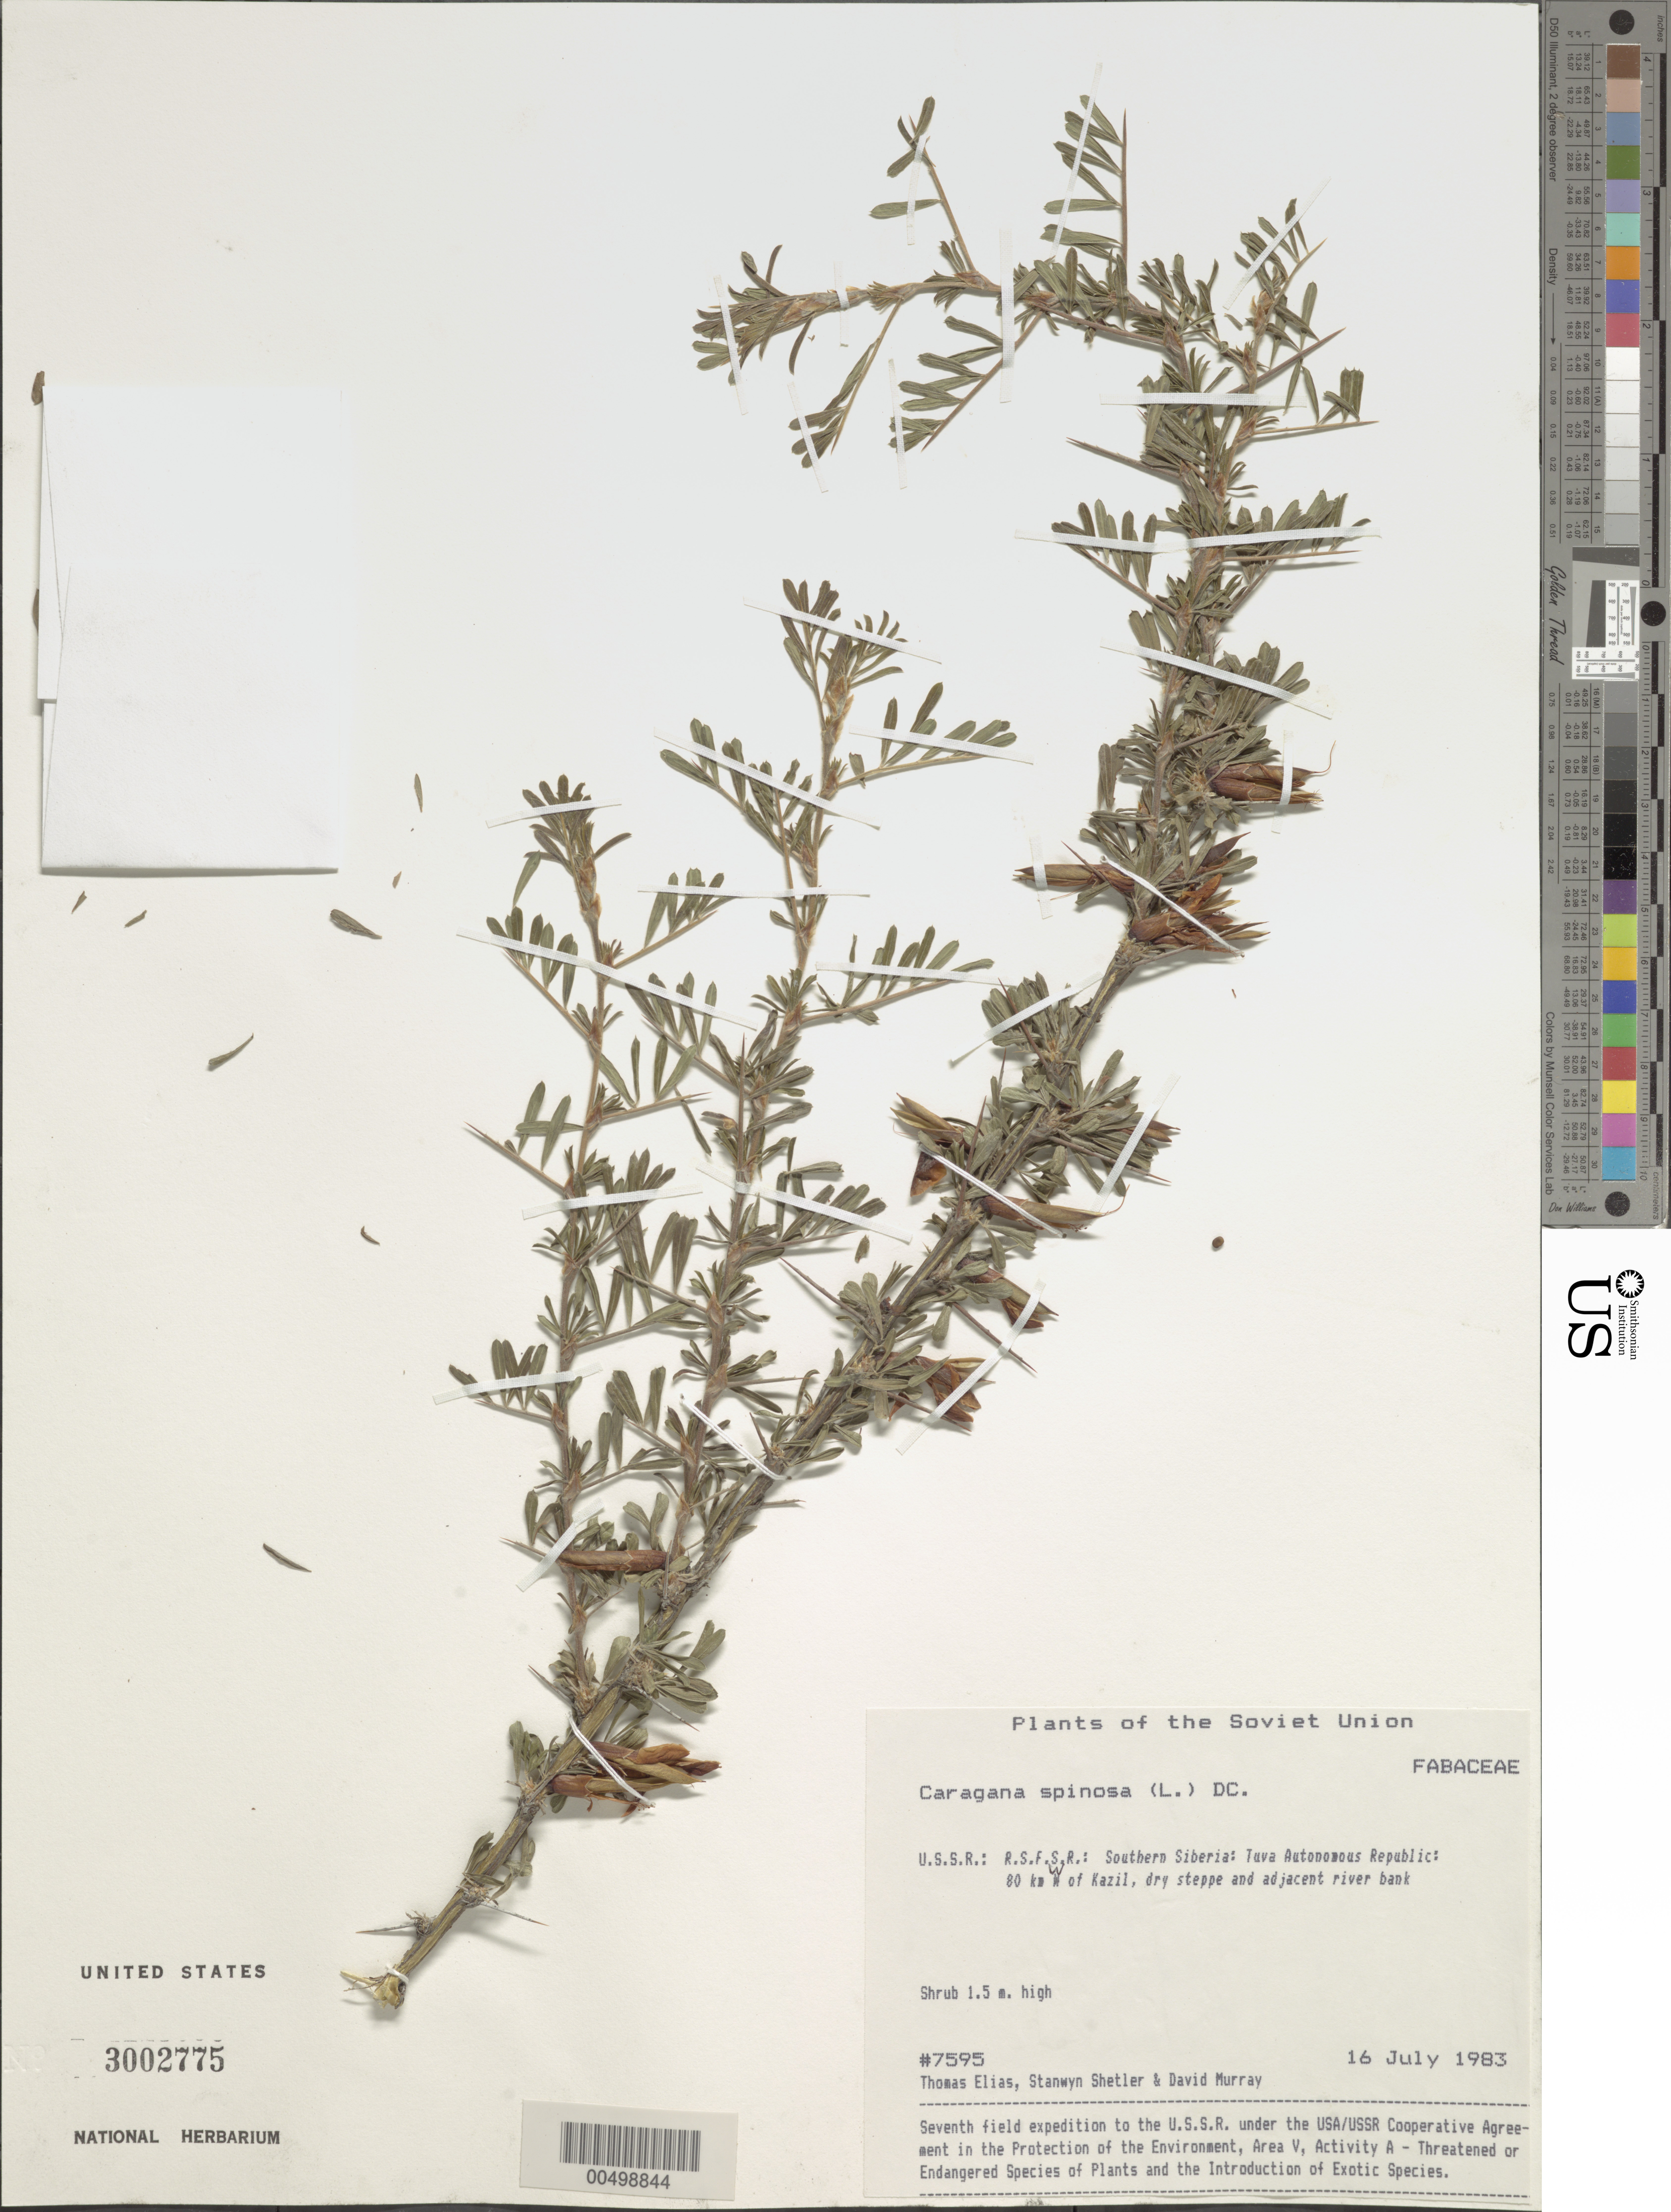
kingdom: Plantae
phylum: Tracheophyta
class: Magnoliopsida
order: Fabales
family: Fabaceae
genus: Caragana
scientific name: Caragana spinosa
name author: (L.) DC.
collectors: T. Elias, S. Shetler & D. F. Murray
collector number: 7595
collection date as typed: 16 Jul 1983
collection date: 1983-07-16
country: Russian Federation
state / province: Tuva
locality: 80 km W of Kazil [Kyzyl]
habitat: dry steppe and adjacent river bank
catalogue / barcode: US 3002775